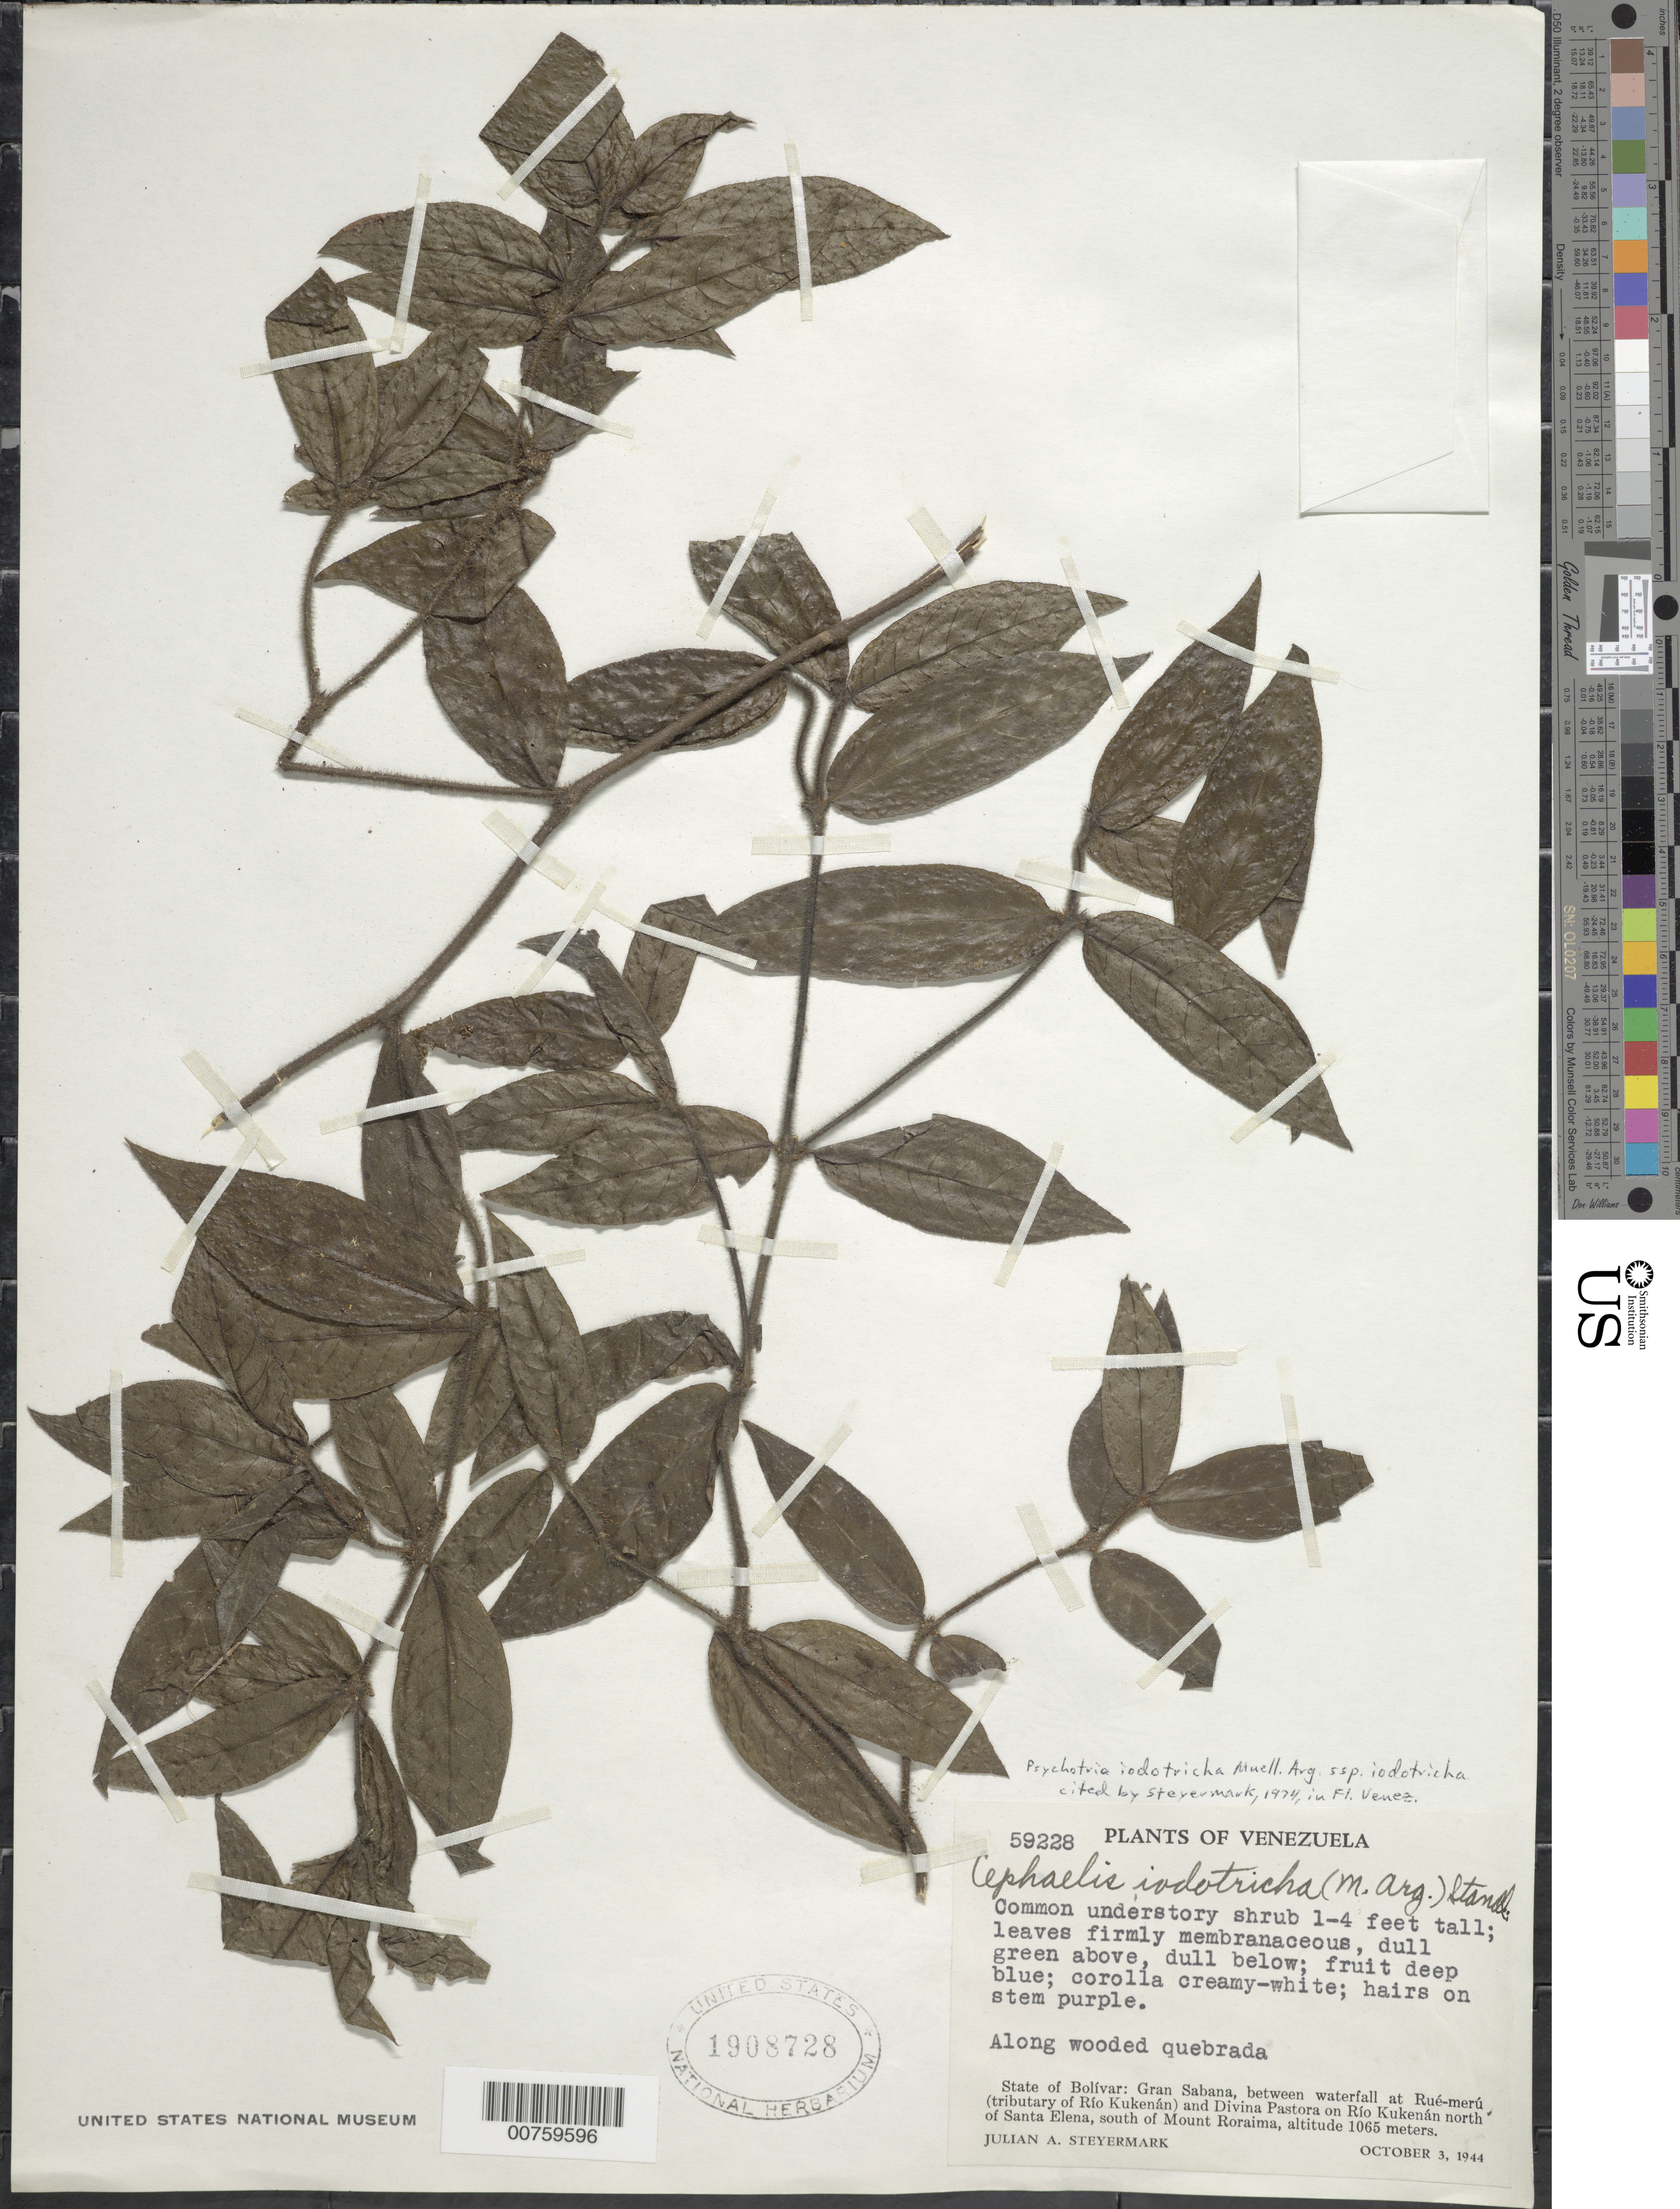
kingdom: Plantae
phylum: Tracheophyta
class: Magnoliopsida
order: Gentianales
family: Rubiaceae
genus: Psychotria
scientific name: Psychotria iodotricha subsp. iodotricha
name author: Müll. Arg.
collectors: J. Steyermark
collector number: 59228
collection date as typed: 3-Oct-44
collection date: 1944-10-03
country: Venezuela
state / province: Bolívar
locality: Gran Sabana, between waterfall at Rué-merú (trib of Río Kukenán) and Divina Pastora on Río Kukenán, north of Santa Elena, south of Mount Roraima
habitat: Along wooded quebrada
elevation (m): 1065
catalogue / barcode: US 1908728